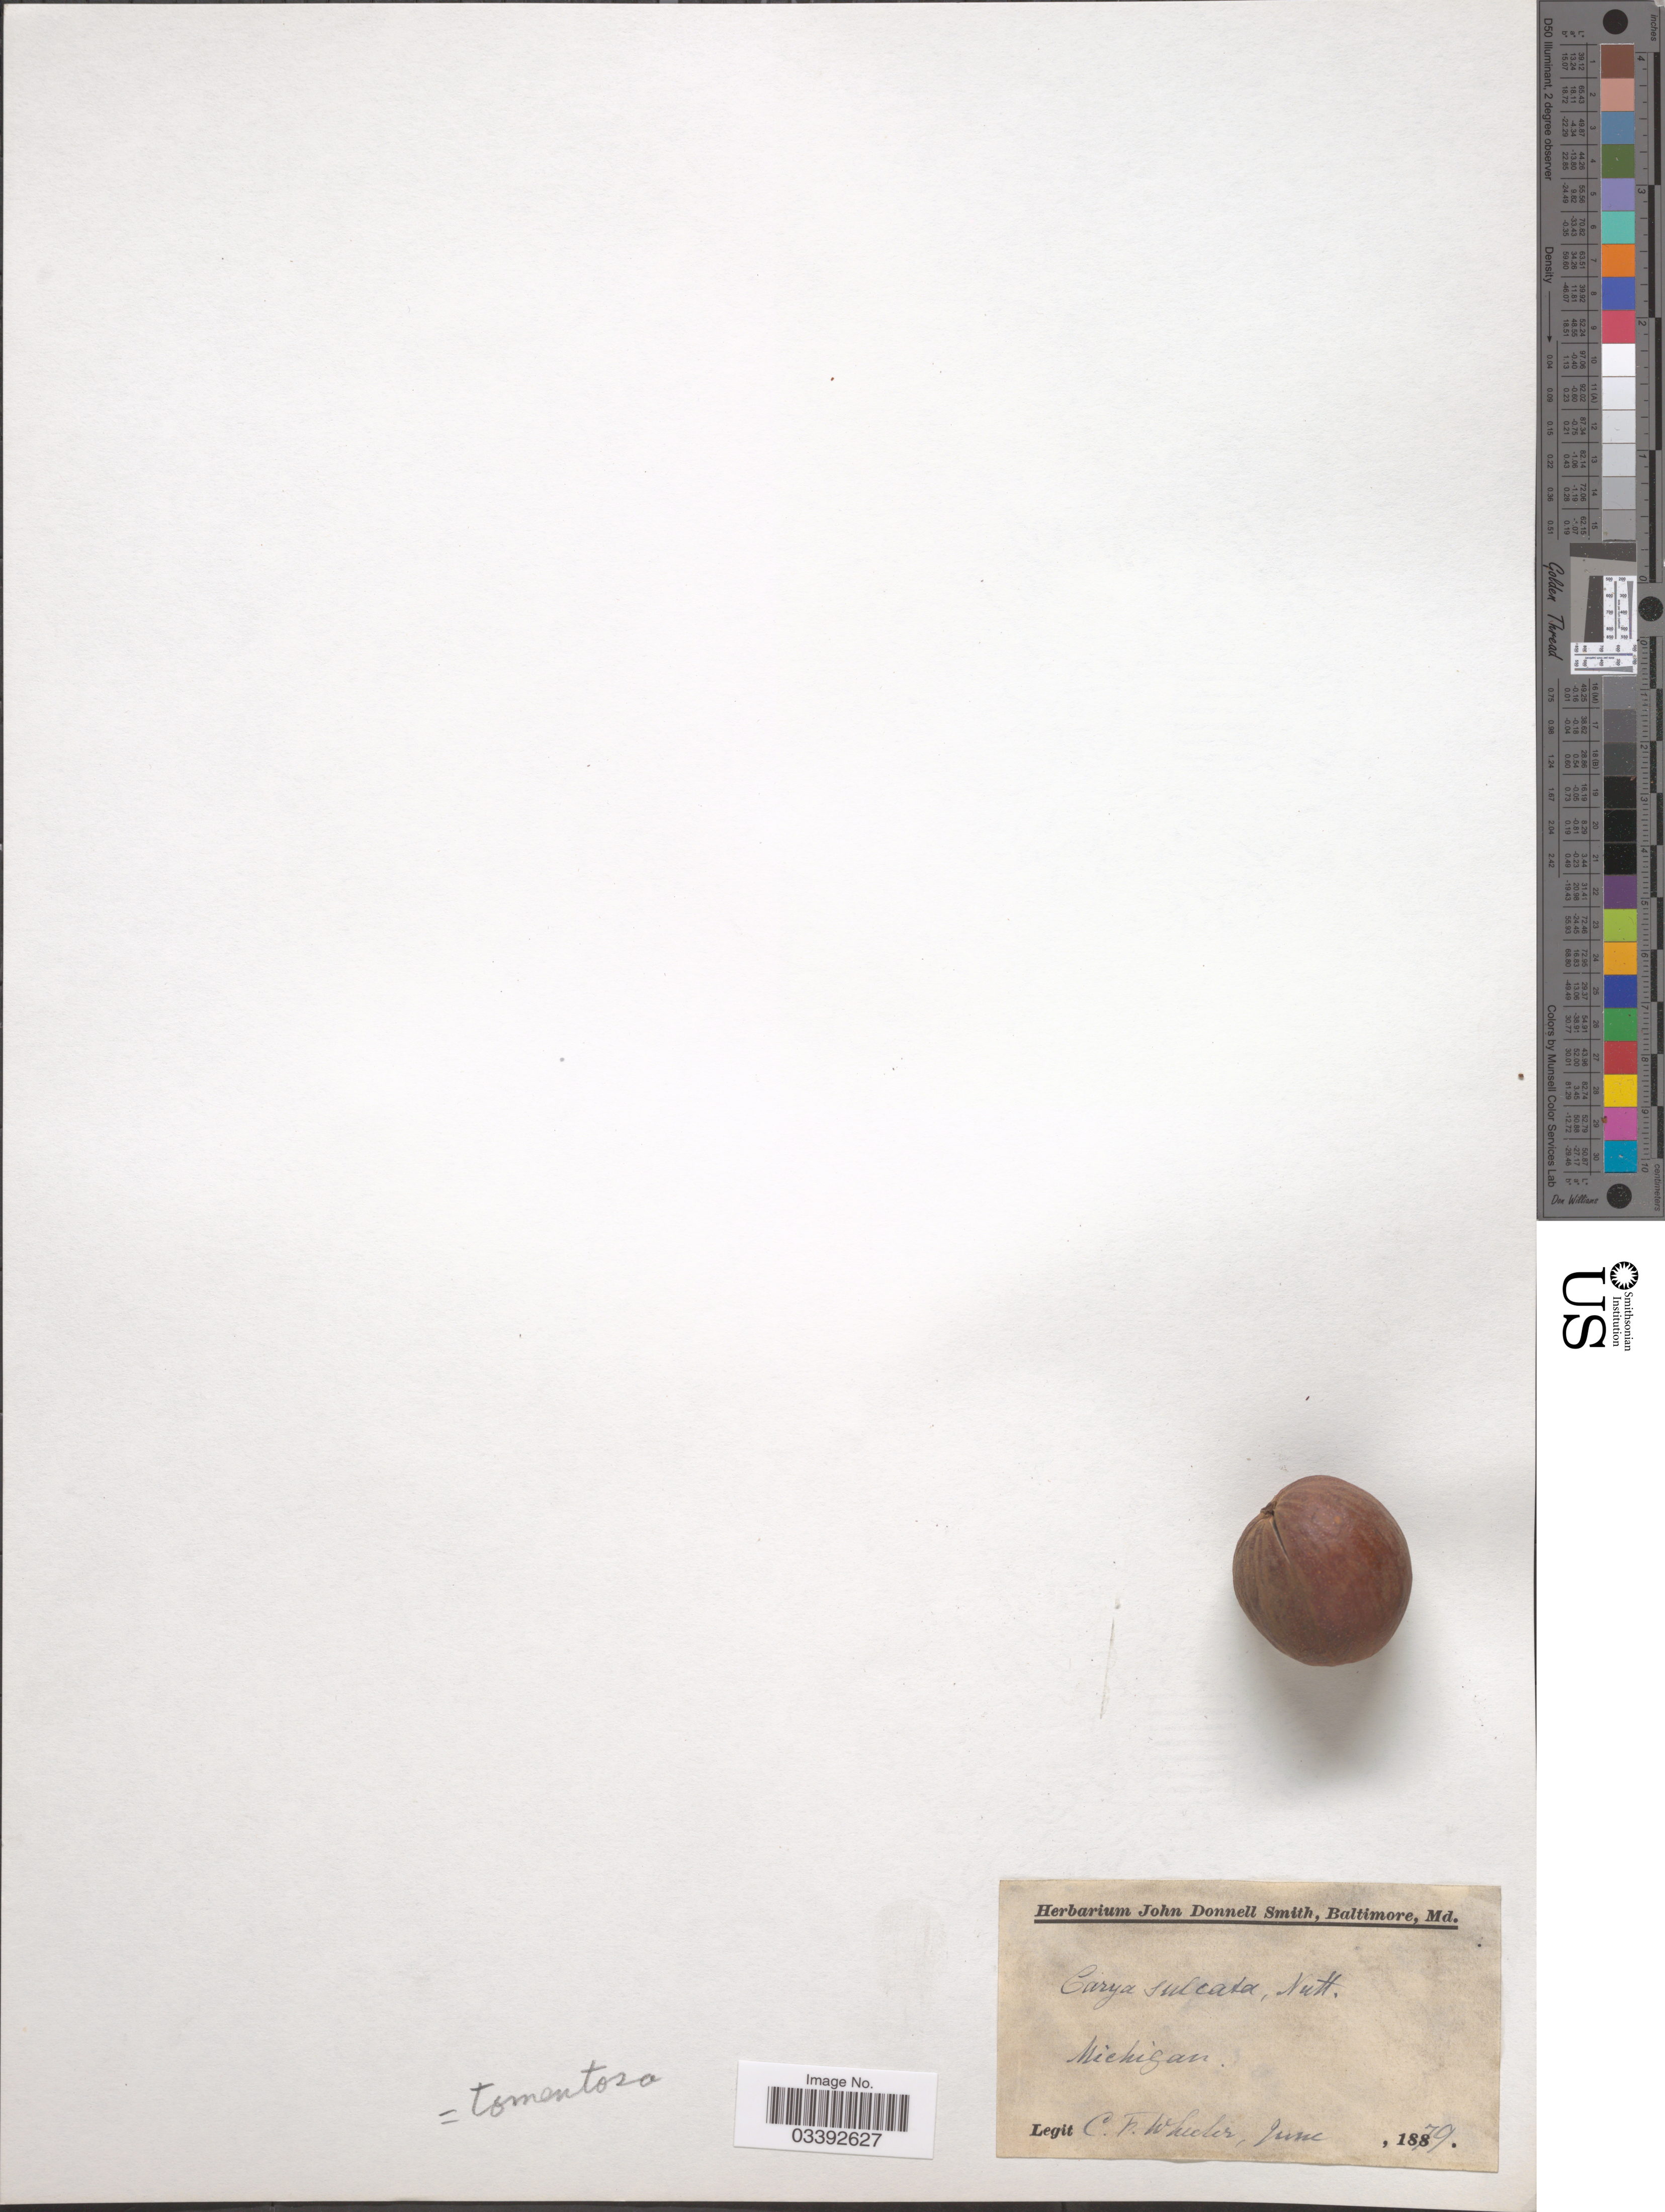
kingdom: Plantae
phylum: Tracheophyta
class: Magnoliopsida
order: Fagales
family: Juglandaceae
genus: Carya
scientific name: Carya tomentosa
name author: (Lam.) Nutt.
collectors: C. Wheeler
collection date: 1879-06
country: United States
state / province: Michigan